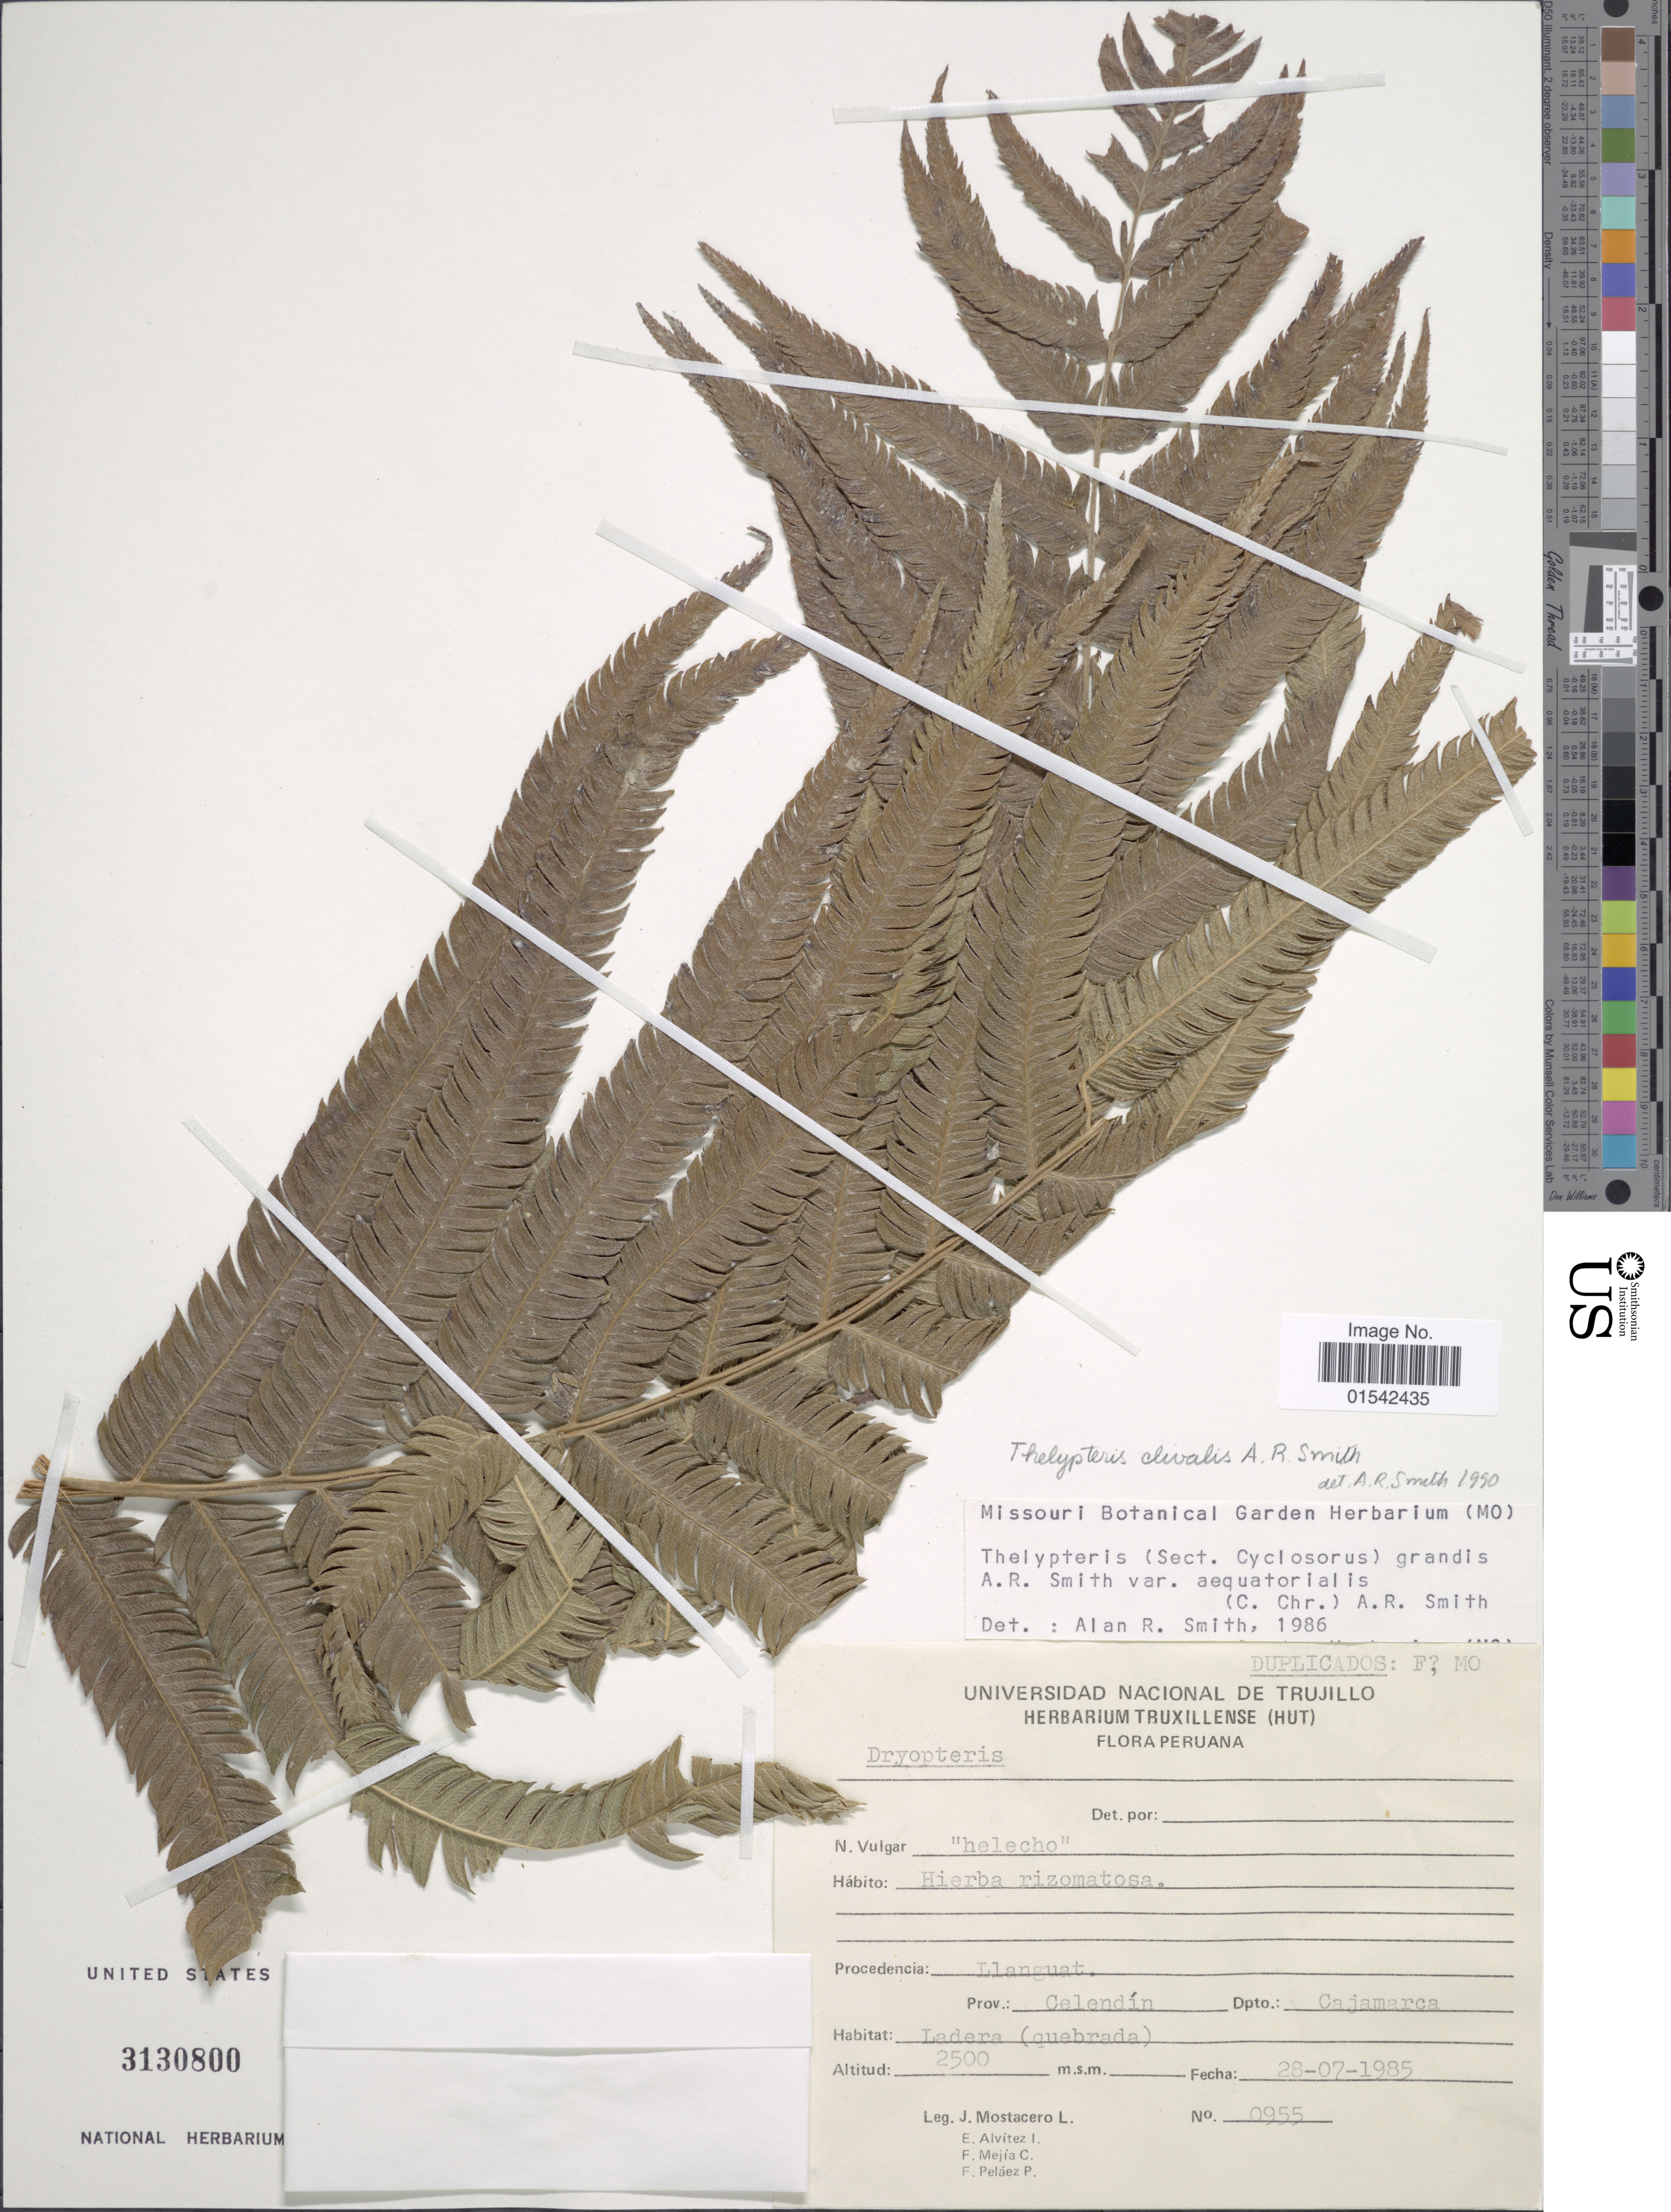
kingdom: Plantae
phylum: Tracheophyta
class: Polypodiopsida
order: Polypodiales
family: Thelypteridaceae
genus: Cyclosorus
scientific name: Cyclosorus clivalis (A.R. Sm.) comb. nov., ined 2015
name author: (A.R. Sm.)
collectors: J. Mostacero, E. Alvitez I., F. Mejia C. & F. Pelaez P.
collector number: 0955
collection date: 1985-07-28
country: Peru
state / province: Cajamarca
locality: Llanguat, Prov.: Celendín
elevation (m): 2500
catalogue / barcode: US 3130800